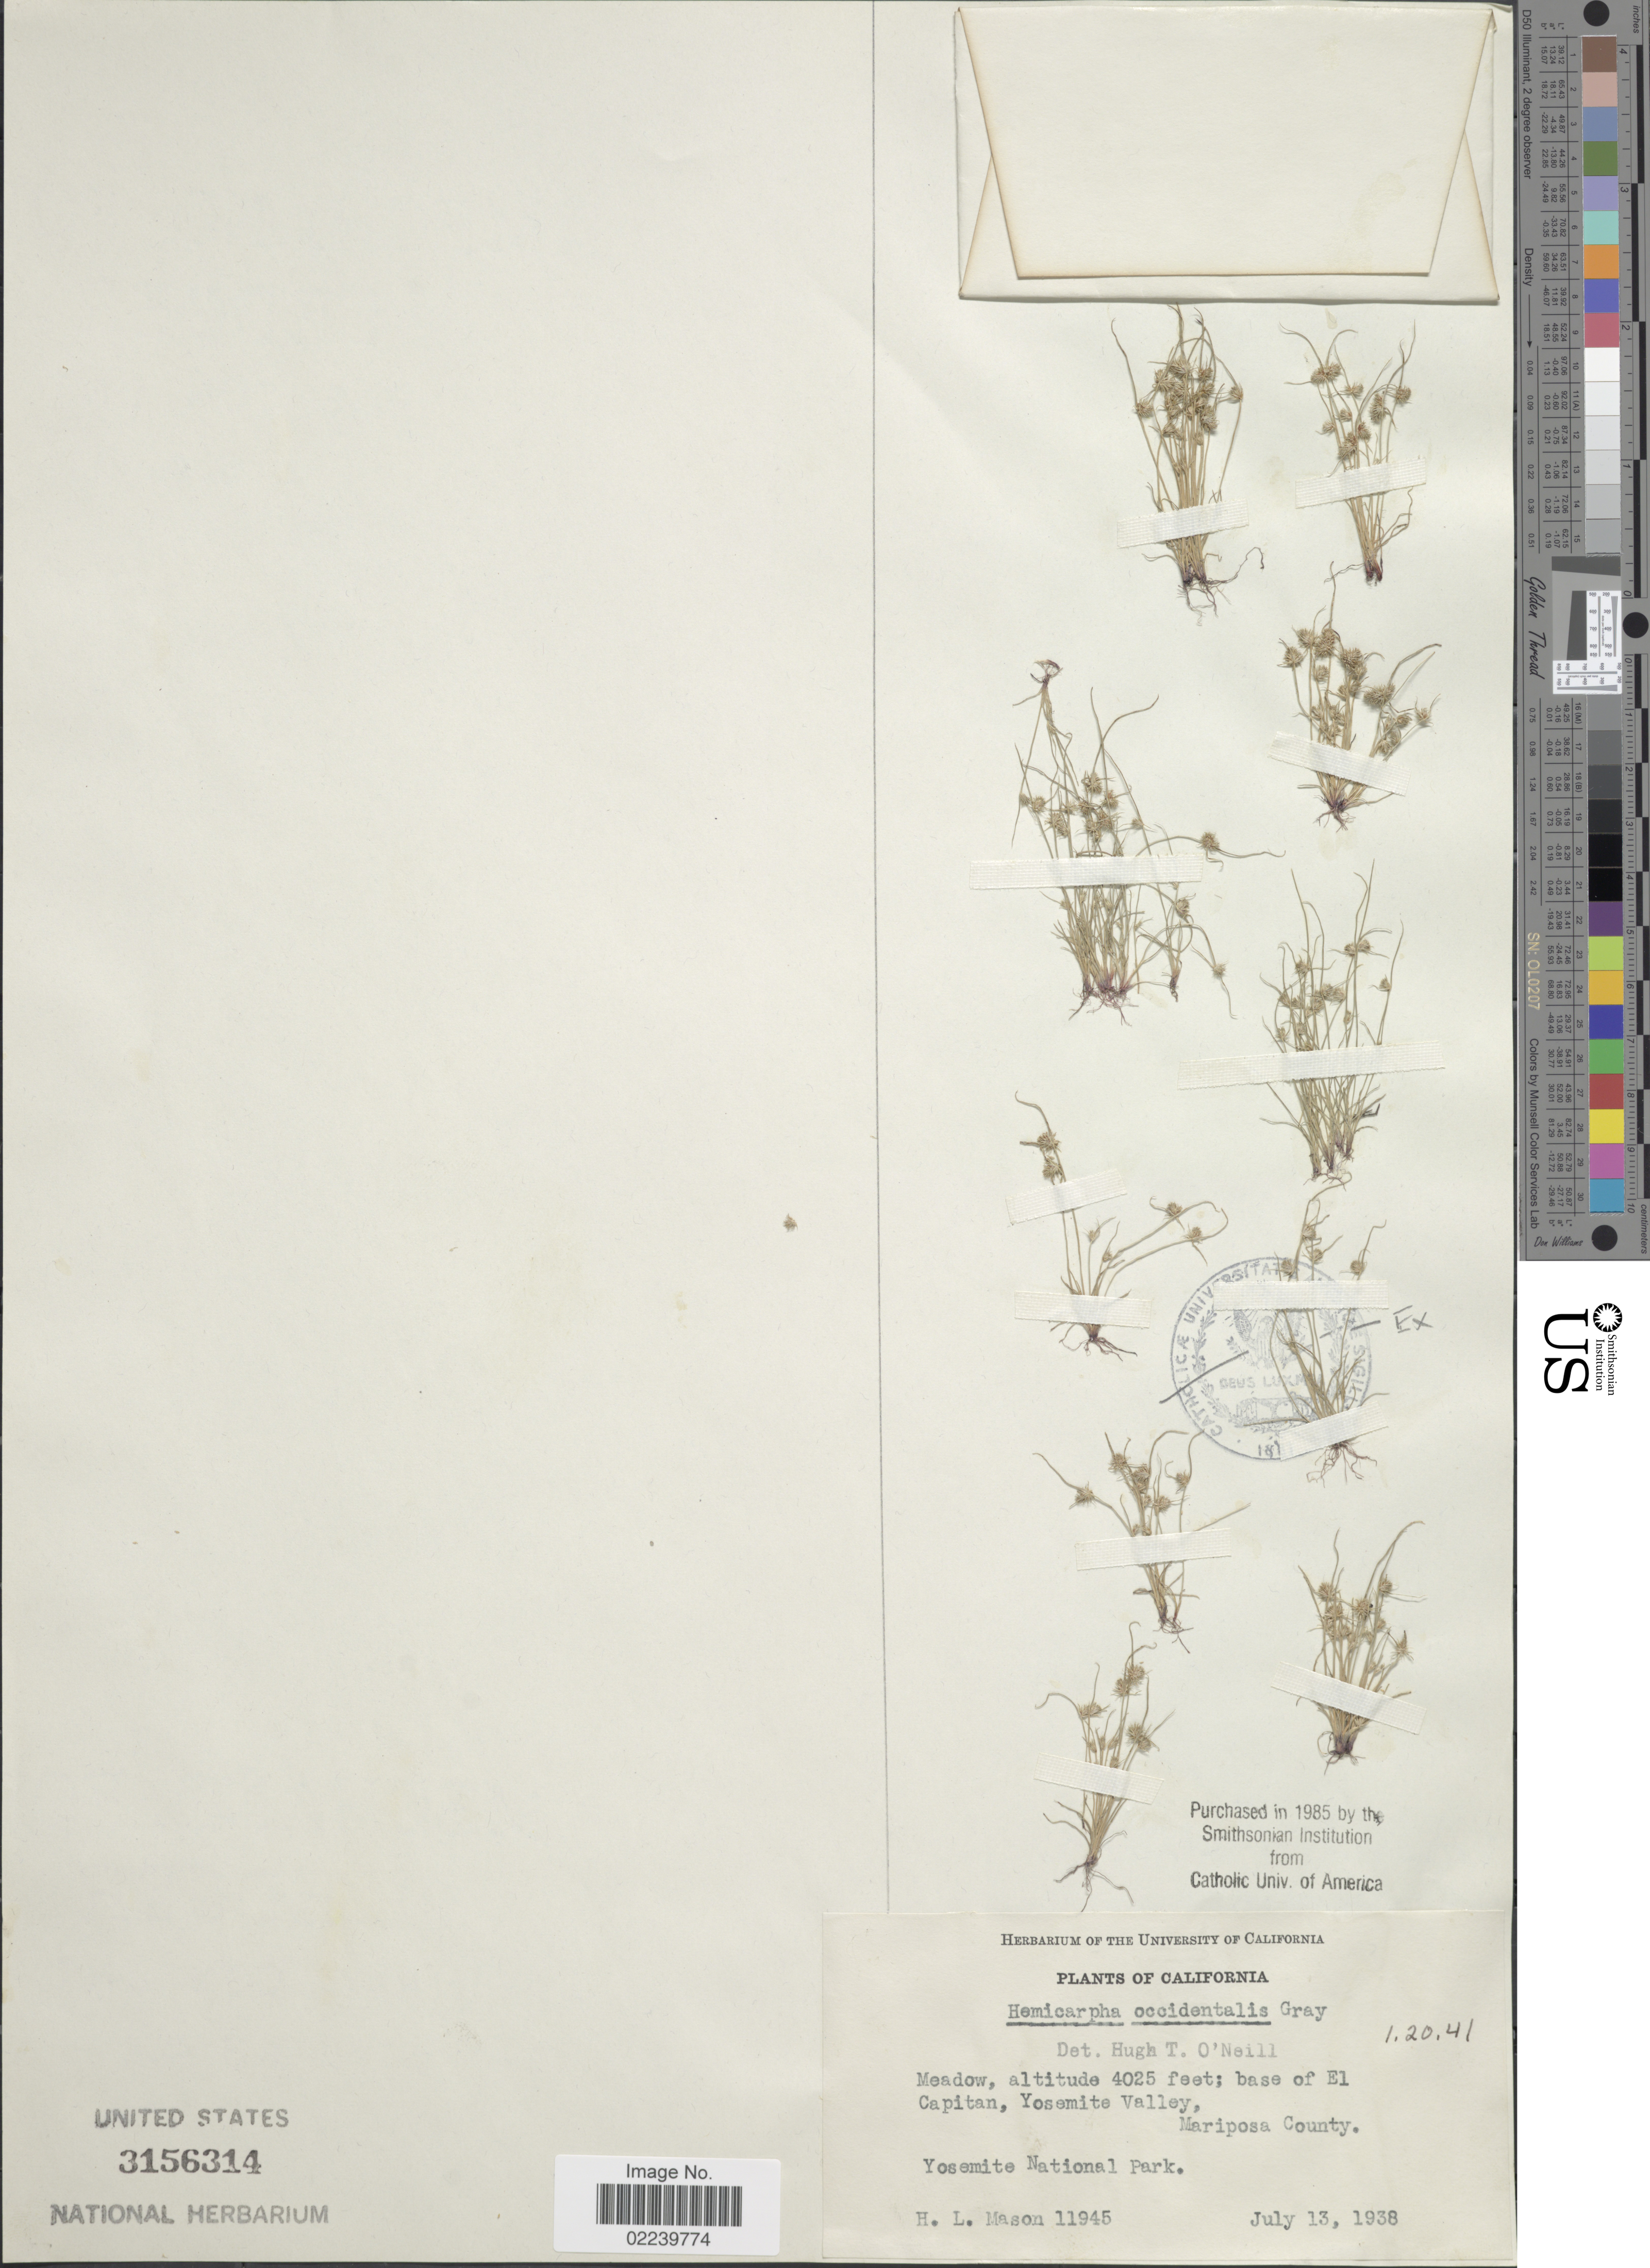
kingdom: Plantae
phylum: Tracheophyta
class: Liliopsida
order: Poales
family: Cyperaceae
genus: Cyperus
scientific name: Cyperus hemioccidentalis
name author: Goetgh.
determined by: Strong, M. T., (US), Smithsonian Institution - National Museum of Natural History (UNITED STATES)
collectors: H. L. Mason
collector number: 11945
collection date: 1938-07-13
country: United States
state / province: California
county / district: Mariposa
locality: Base of El Capitan, Yosemite Valley, Mariposa County, Yosemite National Park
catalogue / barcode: US 3156314